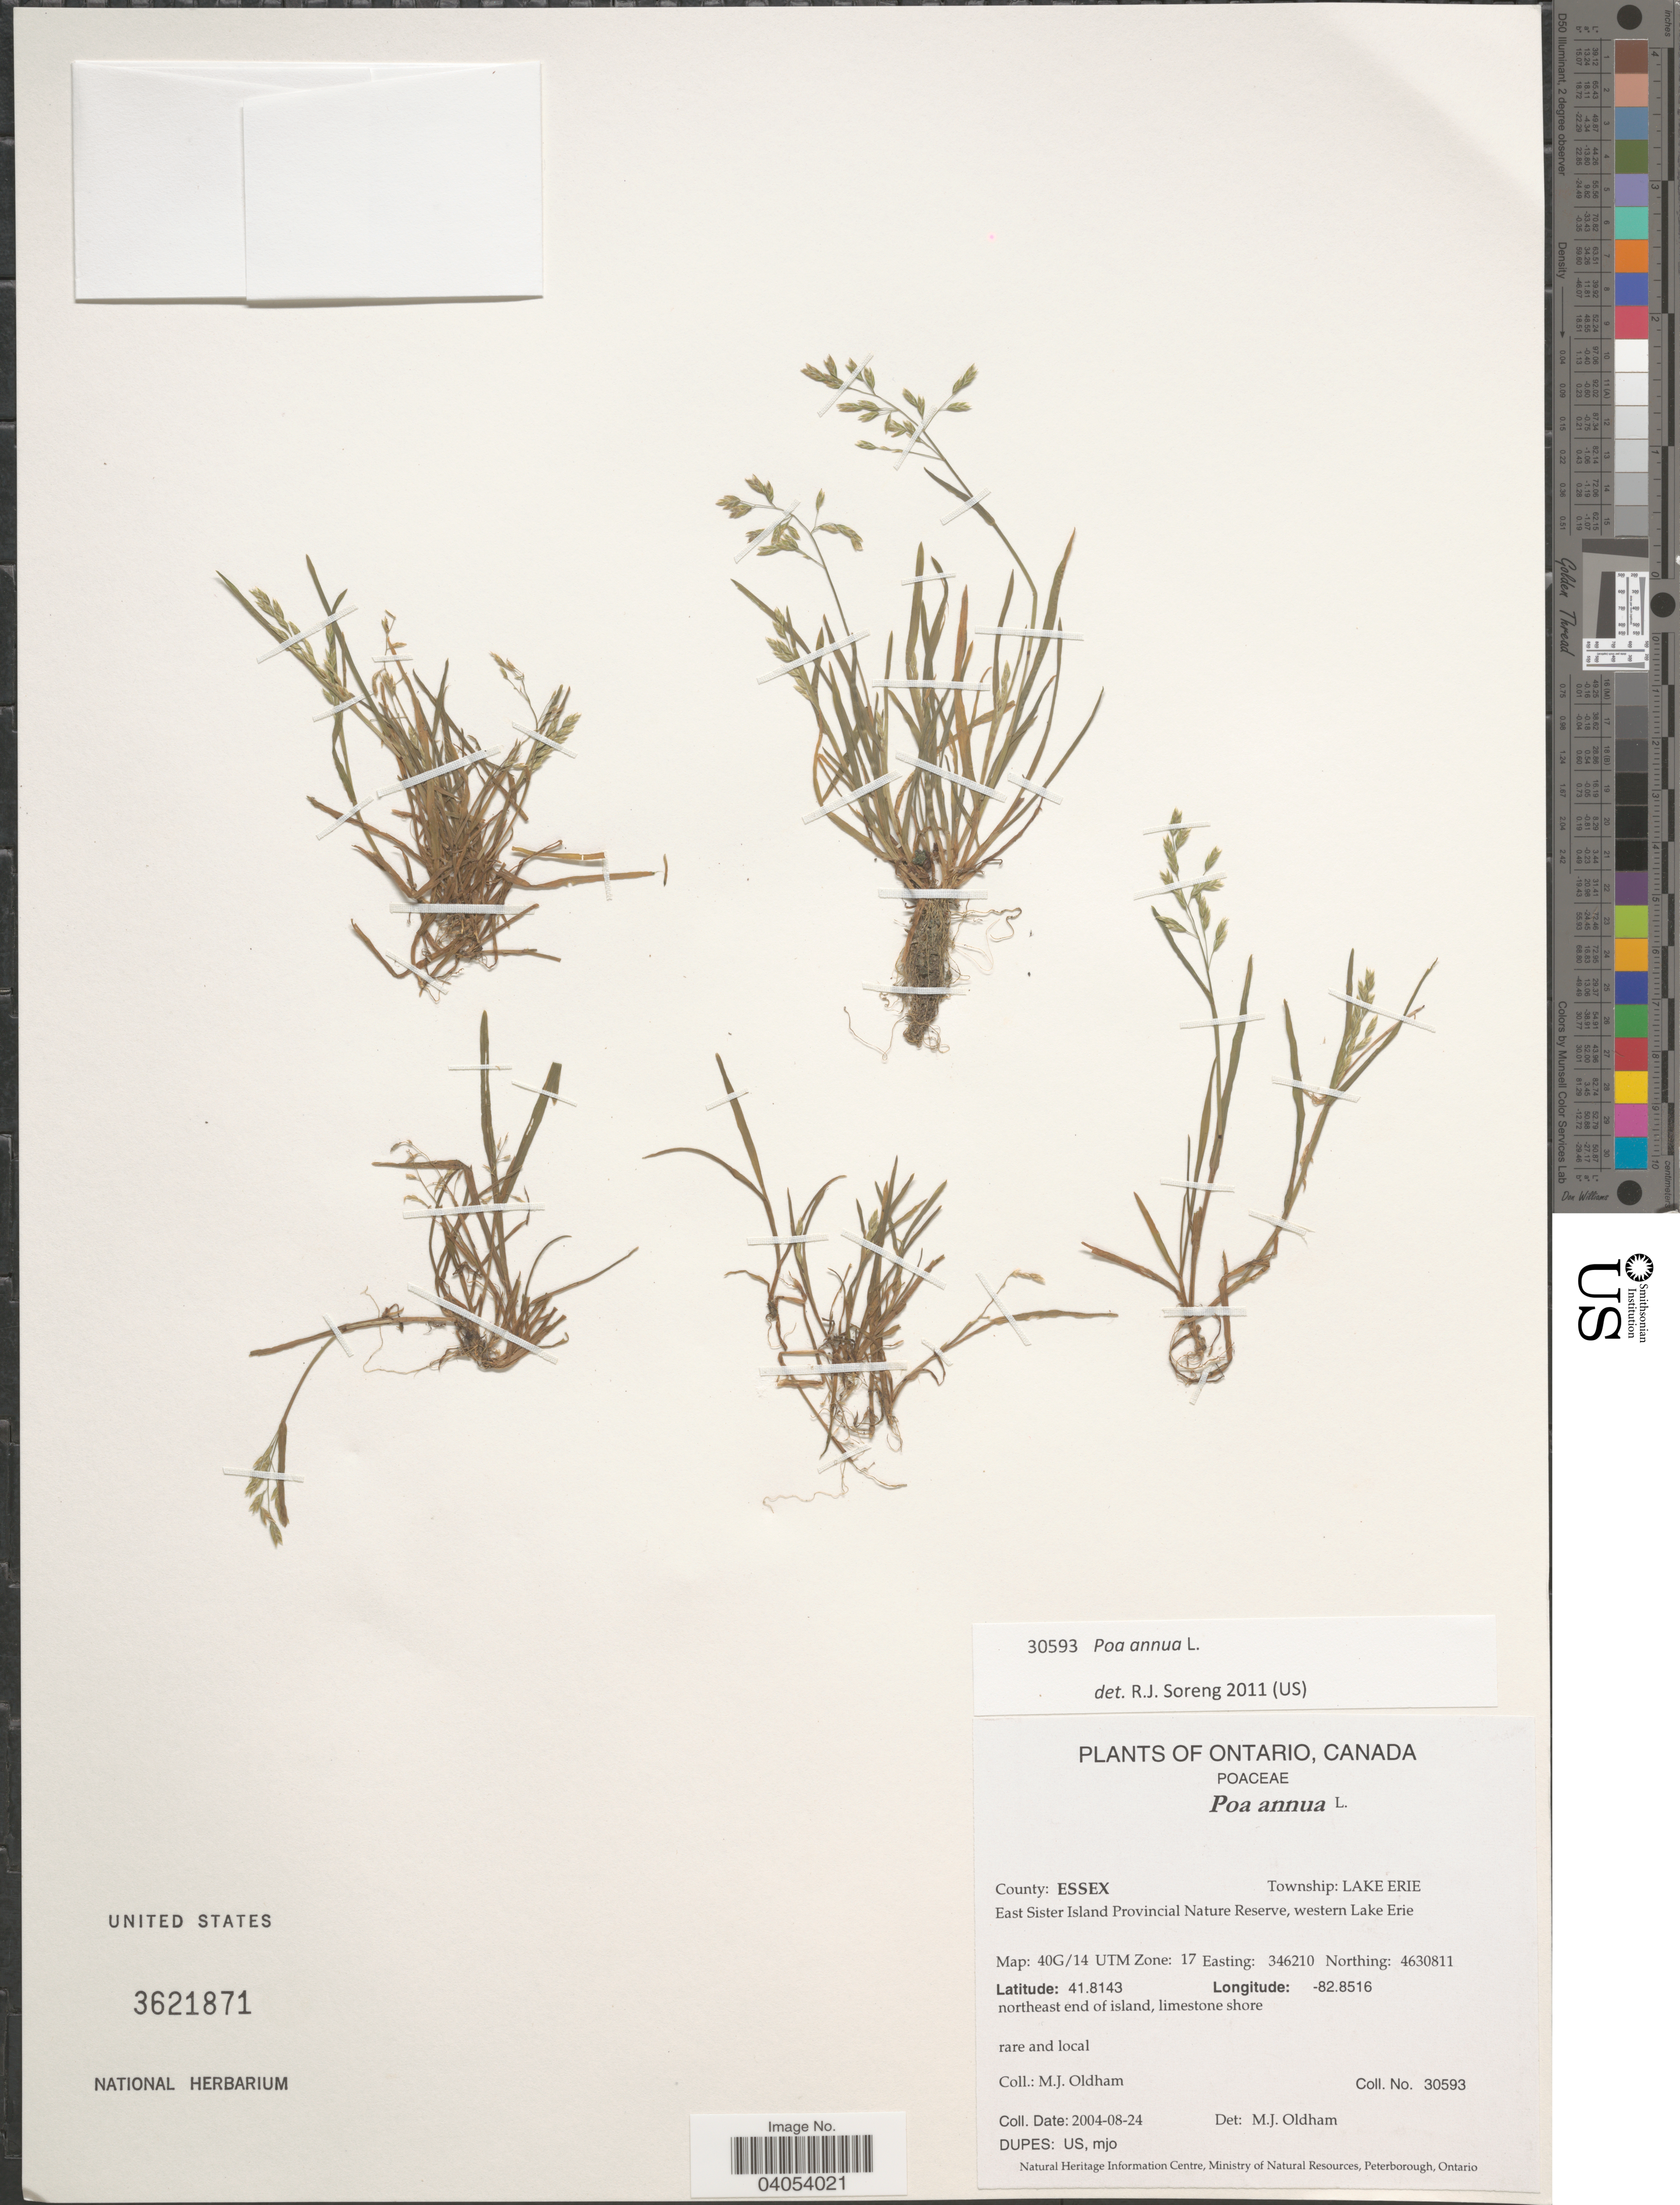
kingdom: Plantae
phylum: Tracheophyta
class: Liliopsida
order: Poales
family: Poaceae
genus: Poa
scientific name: Poa annua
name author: L.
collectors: M. Oldham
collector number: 30593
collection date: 2004-08-24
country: Canada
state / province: Ontario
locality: County: Essex. Township: Lake Erie. East Sister Island Provincial Nature Reserve, western Lake Erie. Map: 40G/ 14 UTM Zone: 17 Easting: 346210 Northing: 4630811. Northeast end of island, limestone shore.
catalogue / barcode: US 3621871